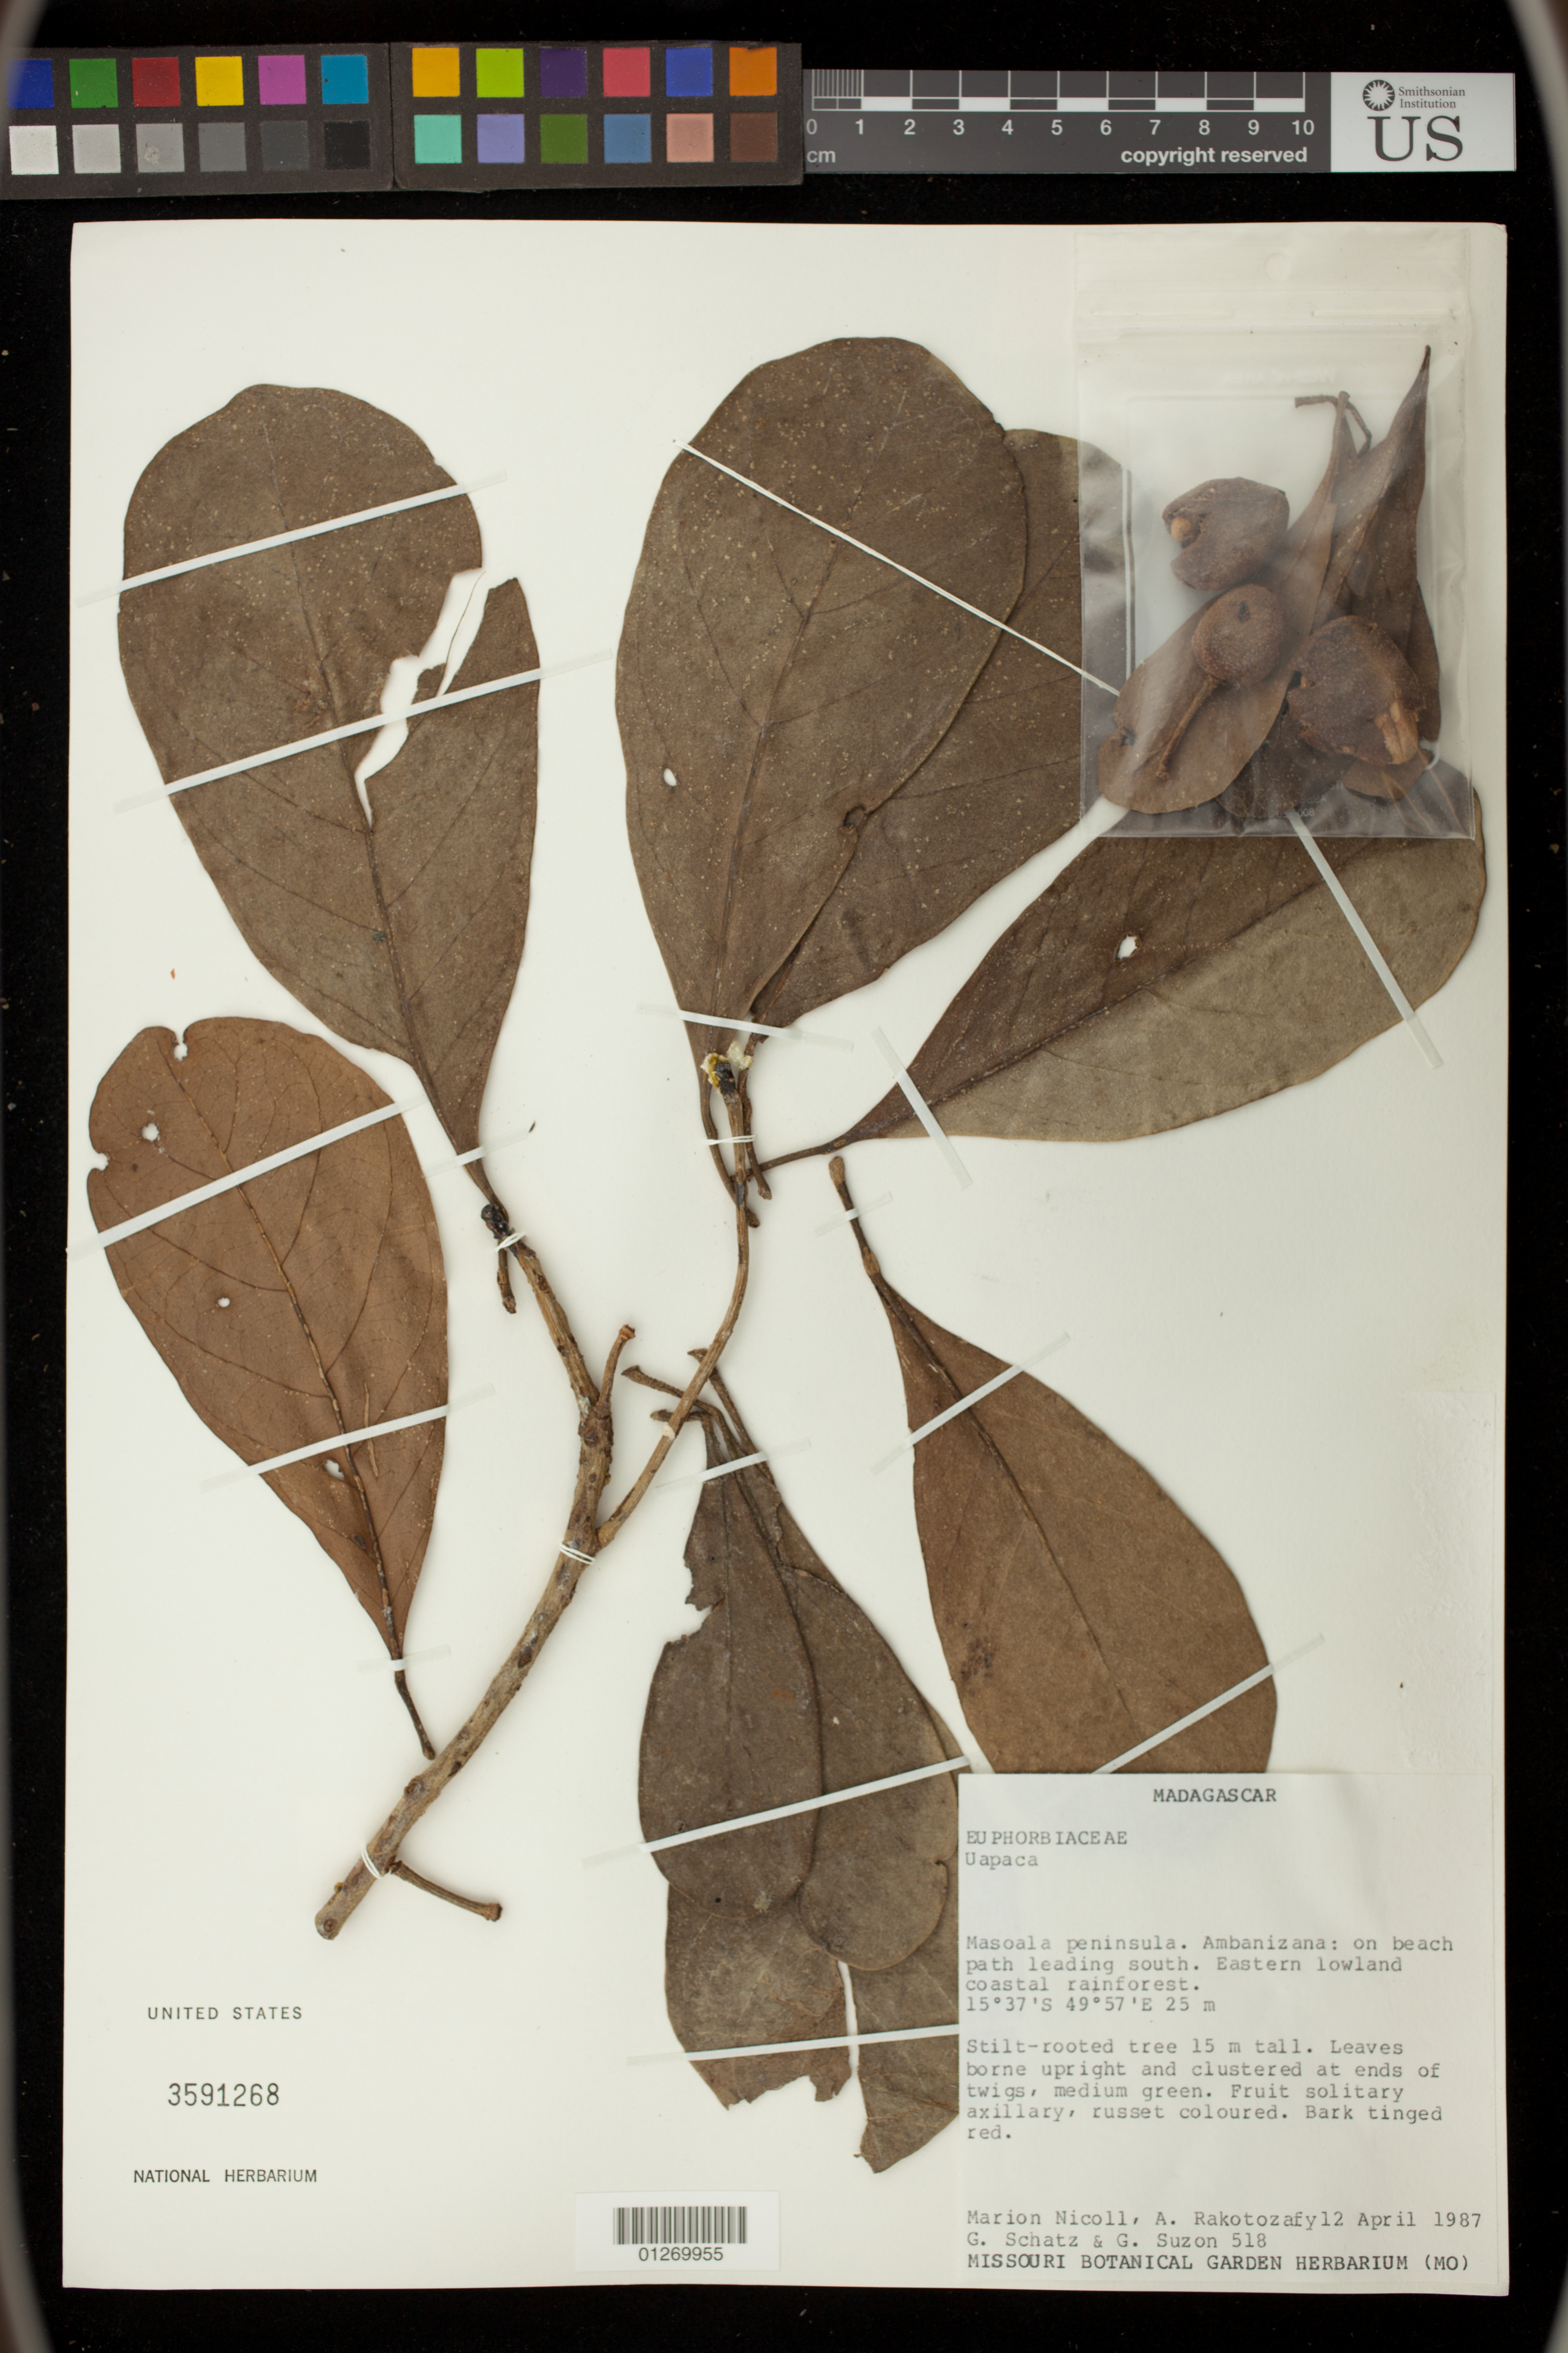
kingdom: Plantae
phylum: Tracheophyta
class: Magnoliopsida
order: Malpighiales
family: Phyllanthaceae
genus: Uapaca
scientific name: Uapaca sp.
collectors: M. F. Nicoll, A. Rakotozafy, G. C. Schatz & G. Suzon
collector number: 518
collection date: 1987-04-12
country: Madagascar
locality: Masoala peninsula. Ambanizana: on beach path leading south.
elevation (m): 25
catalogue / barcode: US 3591268